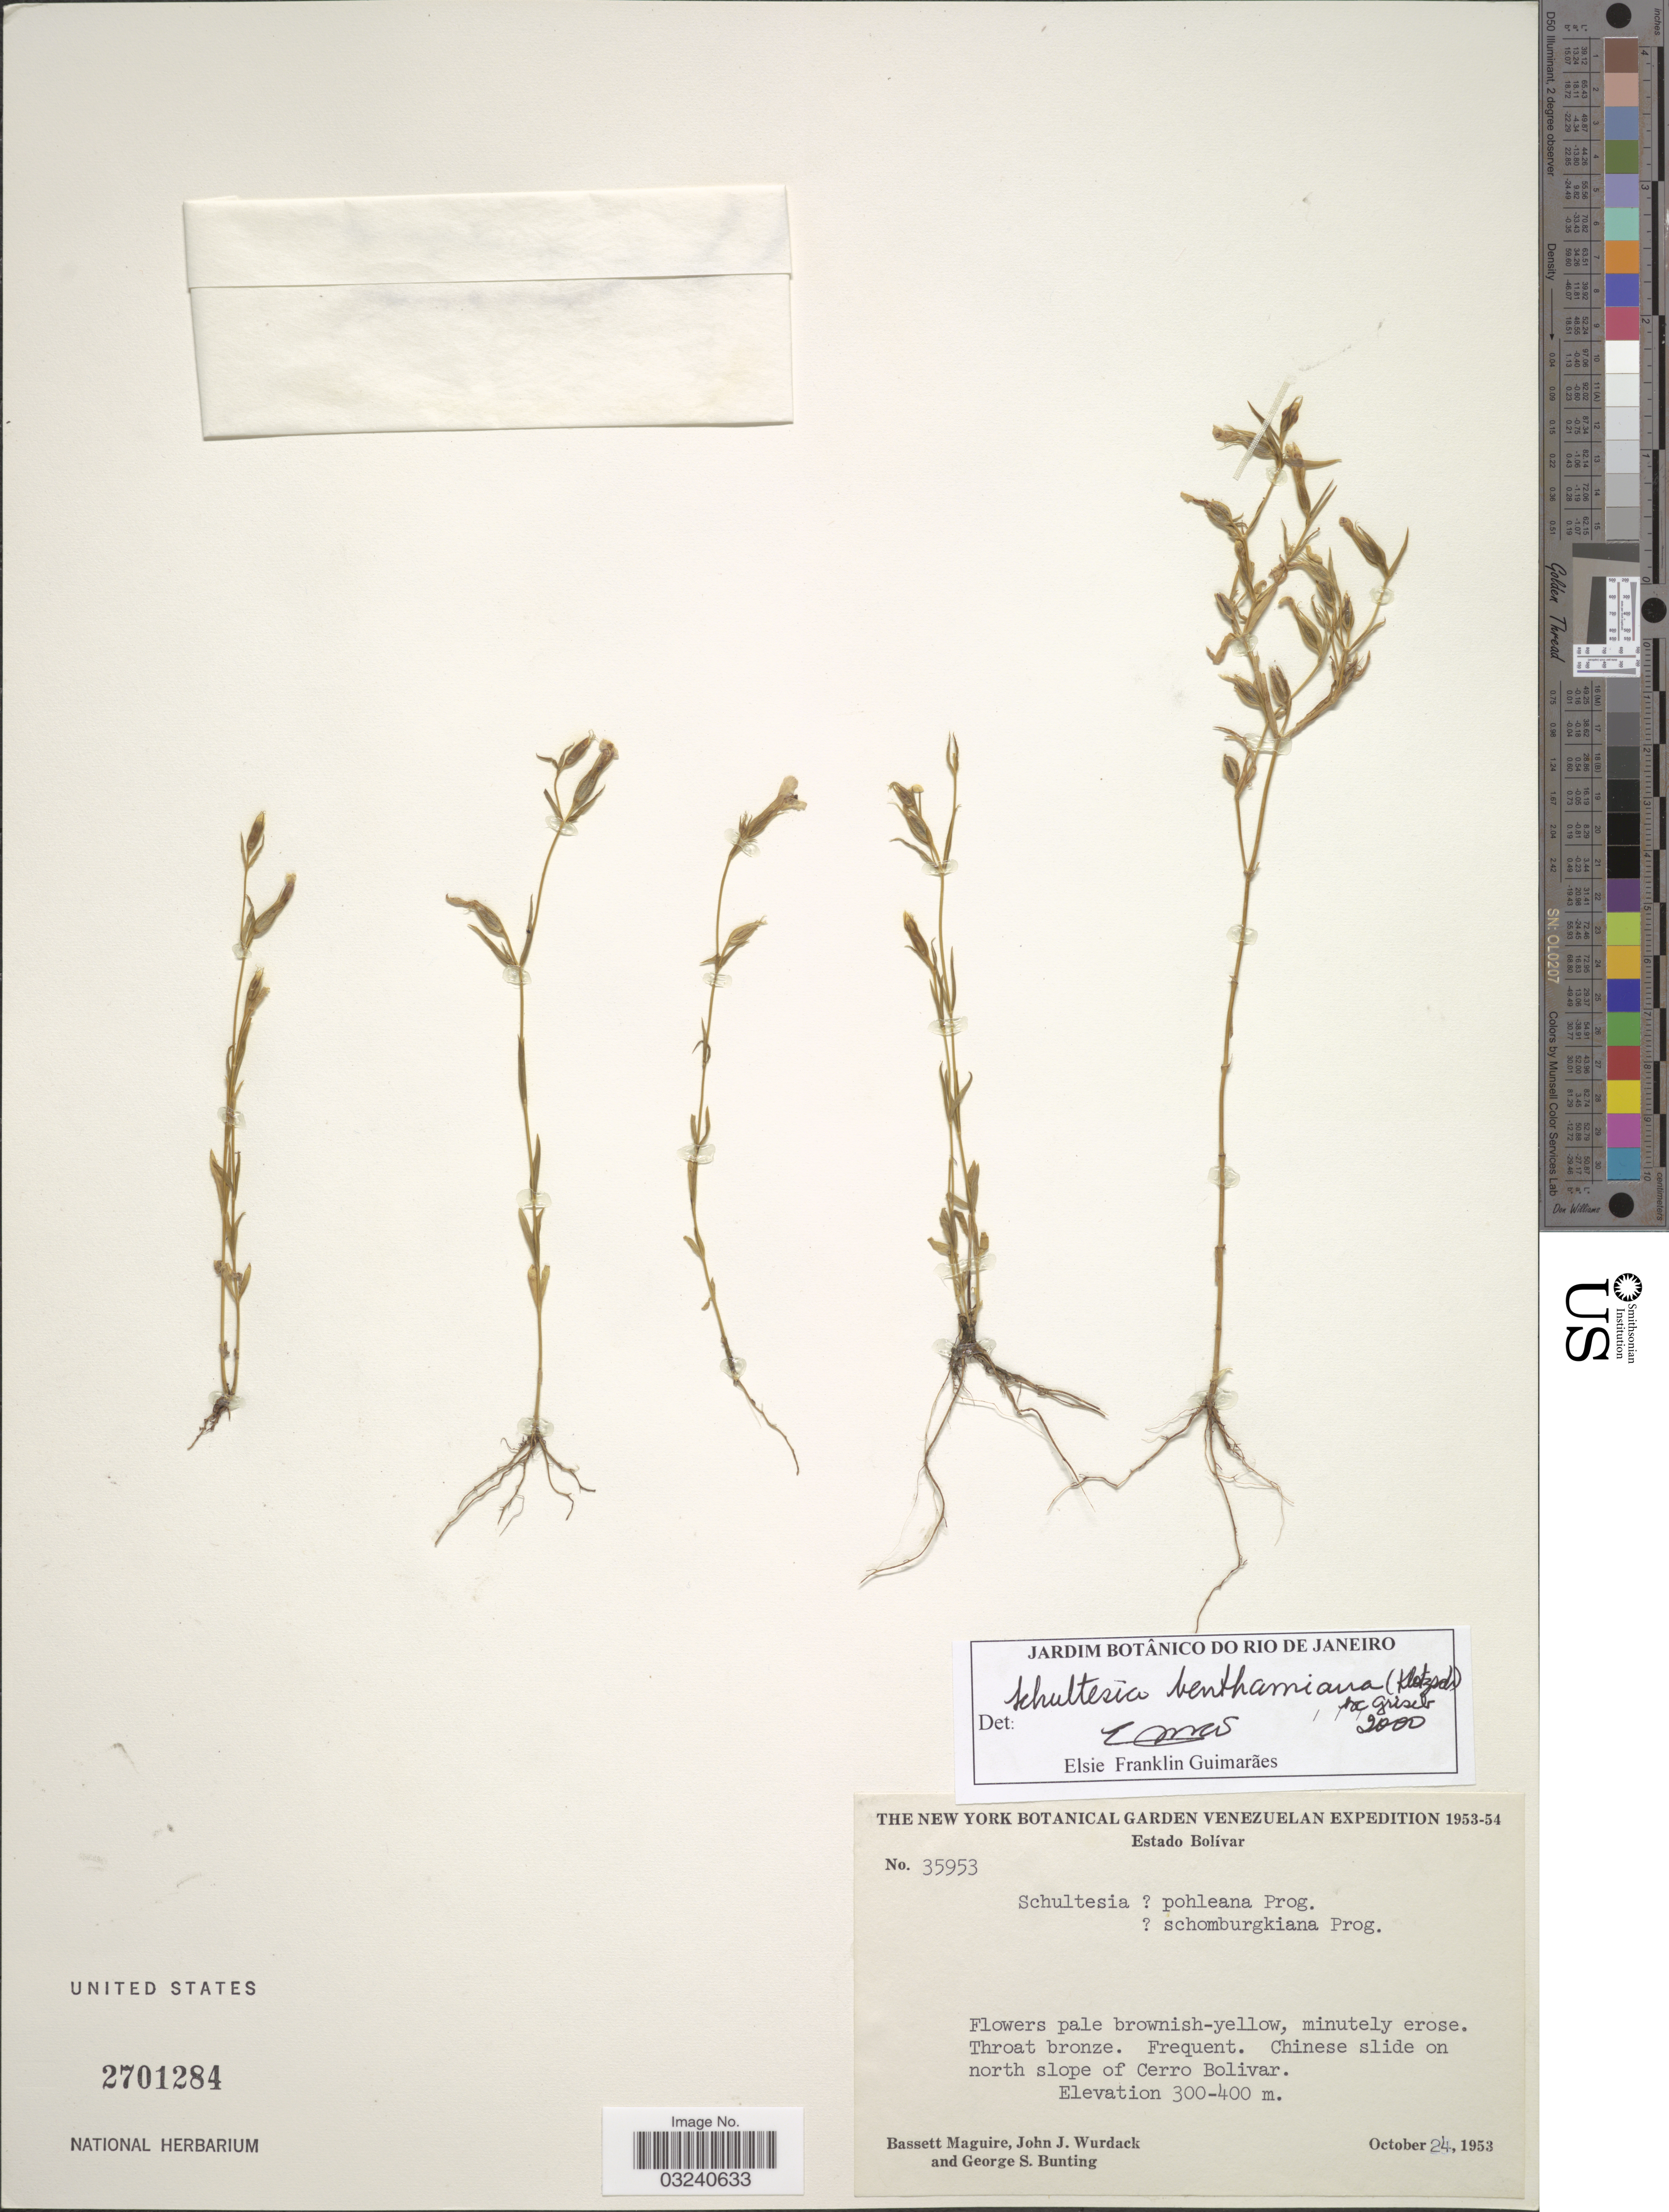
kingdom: Plantae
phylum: Tracheophyta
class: Magnoliopsida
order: Gentianales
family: Gentianaceae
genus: Schultesia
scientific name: Schultesia benthamiana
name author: Klotzsch ex Griseb.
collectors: B. Maguire, J. J. Wurdack & G. S. Bunting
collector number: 35953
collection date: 1953-10-24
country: Venezuela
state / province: Bolivar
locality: Chinese slide on north slope of Cerro Bolivar.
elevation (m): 300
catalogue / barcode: US 2701284